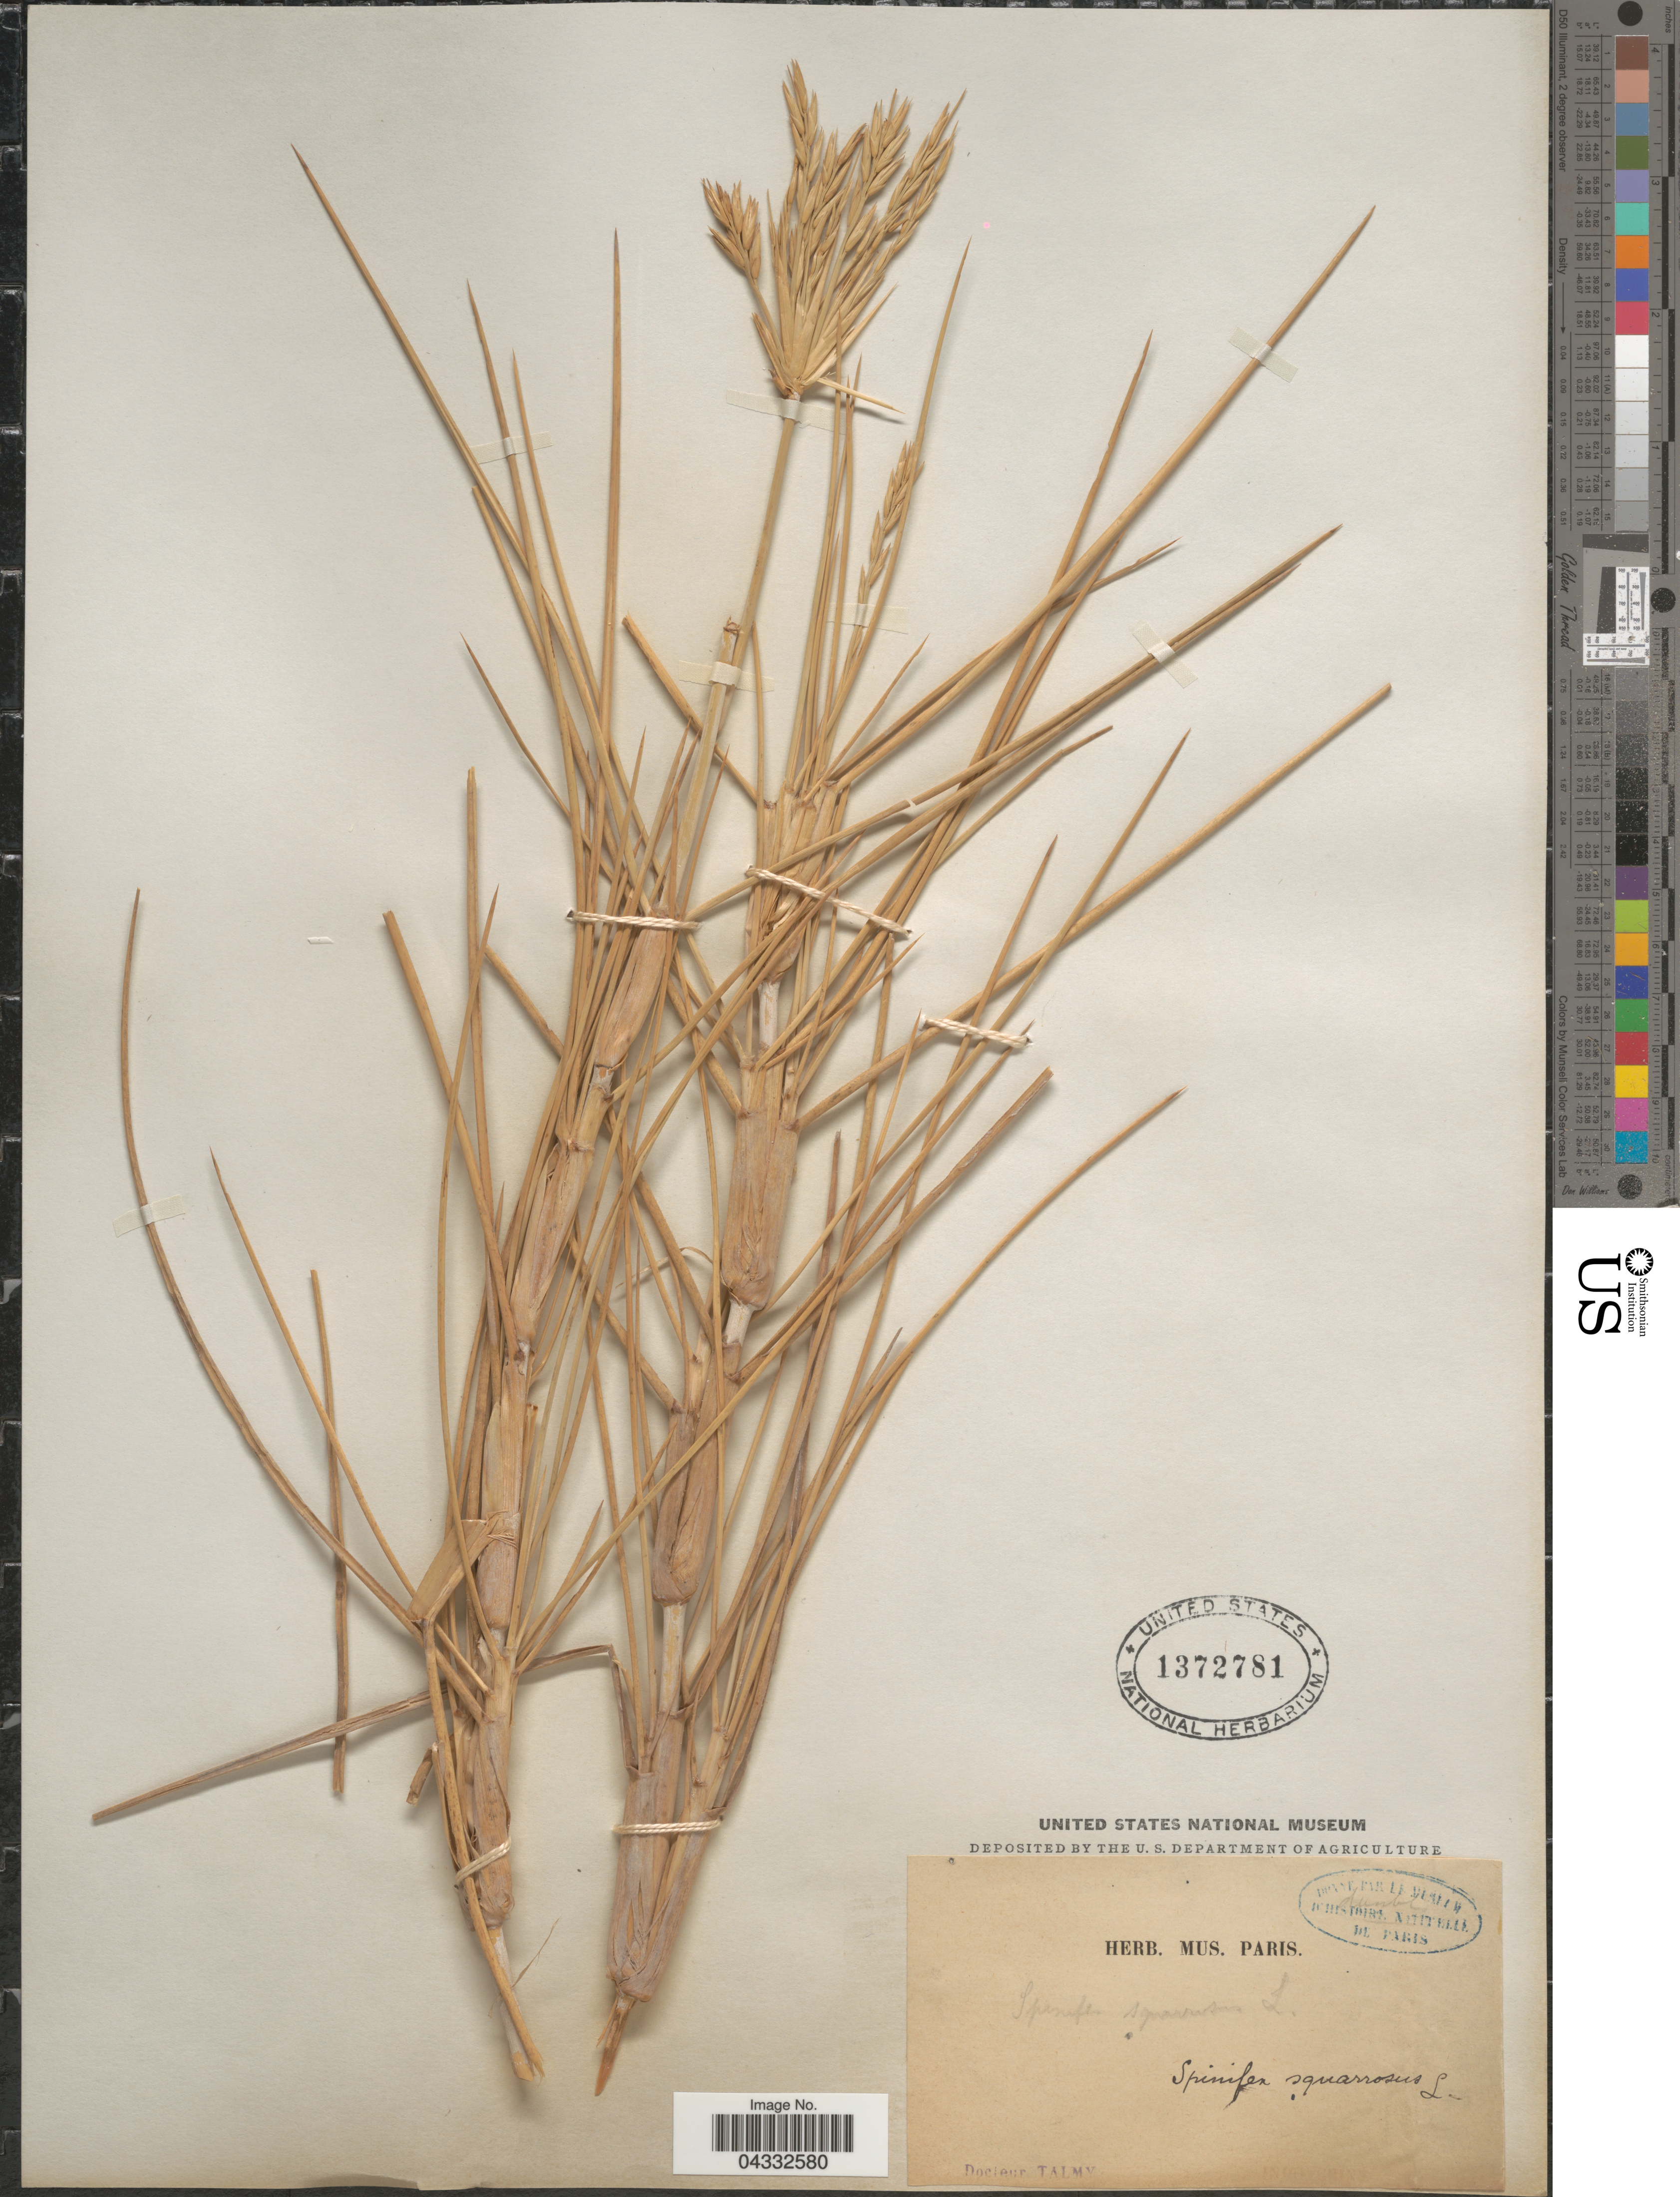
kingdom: Plantae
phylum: Tracheophyta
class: Liliopsida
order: Poales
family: Poaceae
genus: Spinifex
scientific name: Spinifex littoreus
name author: (Burm. f.) Merr.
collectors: -. Talmy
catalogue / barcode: US 1372781